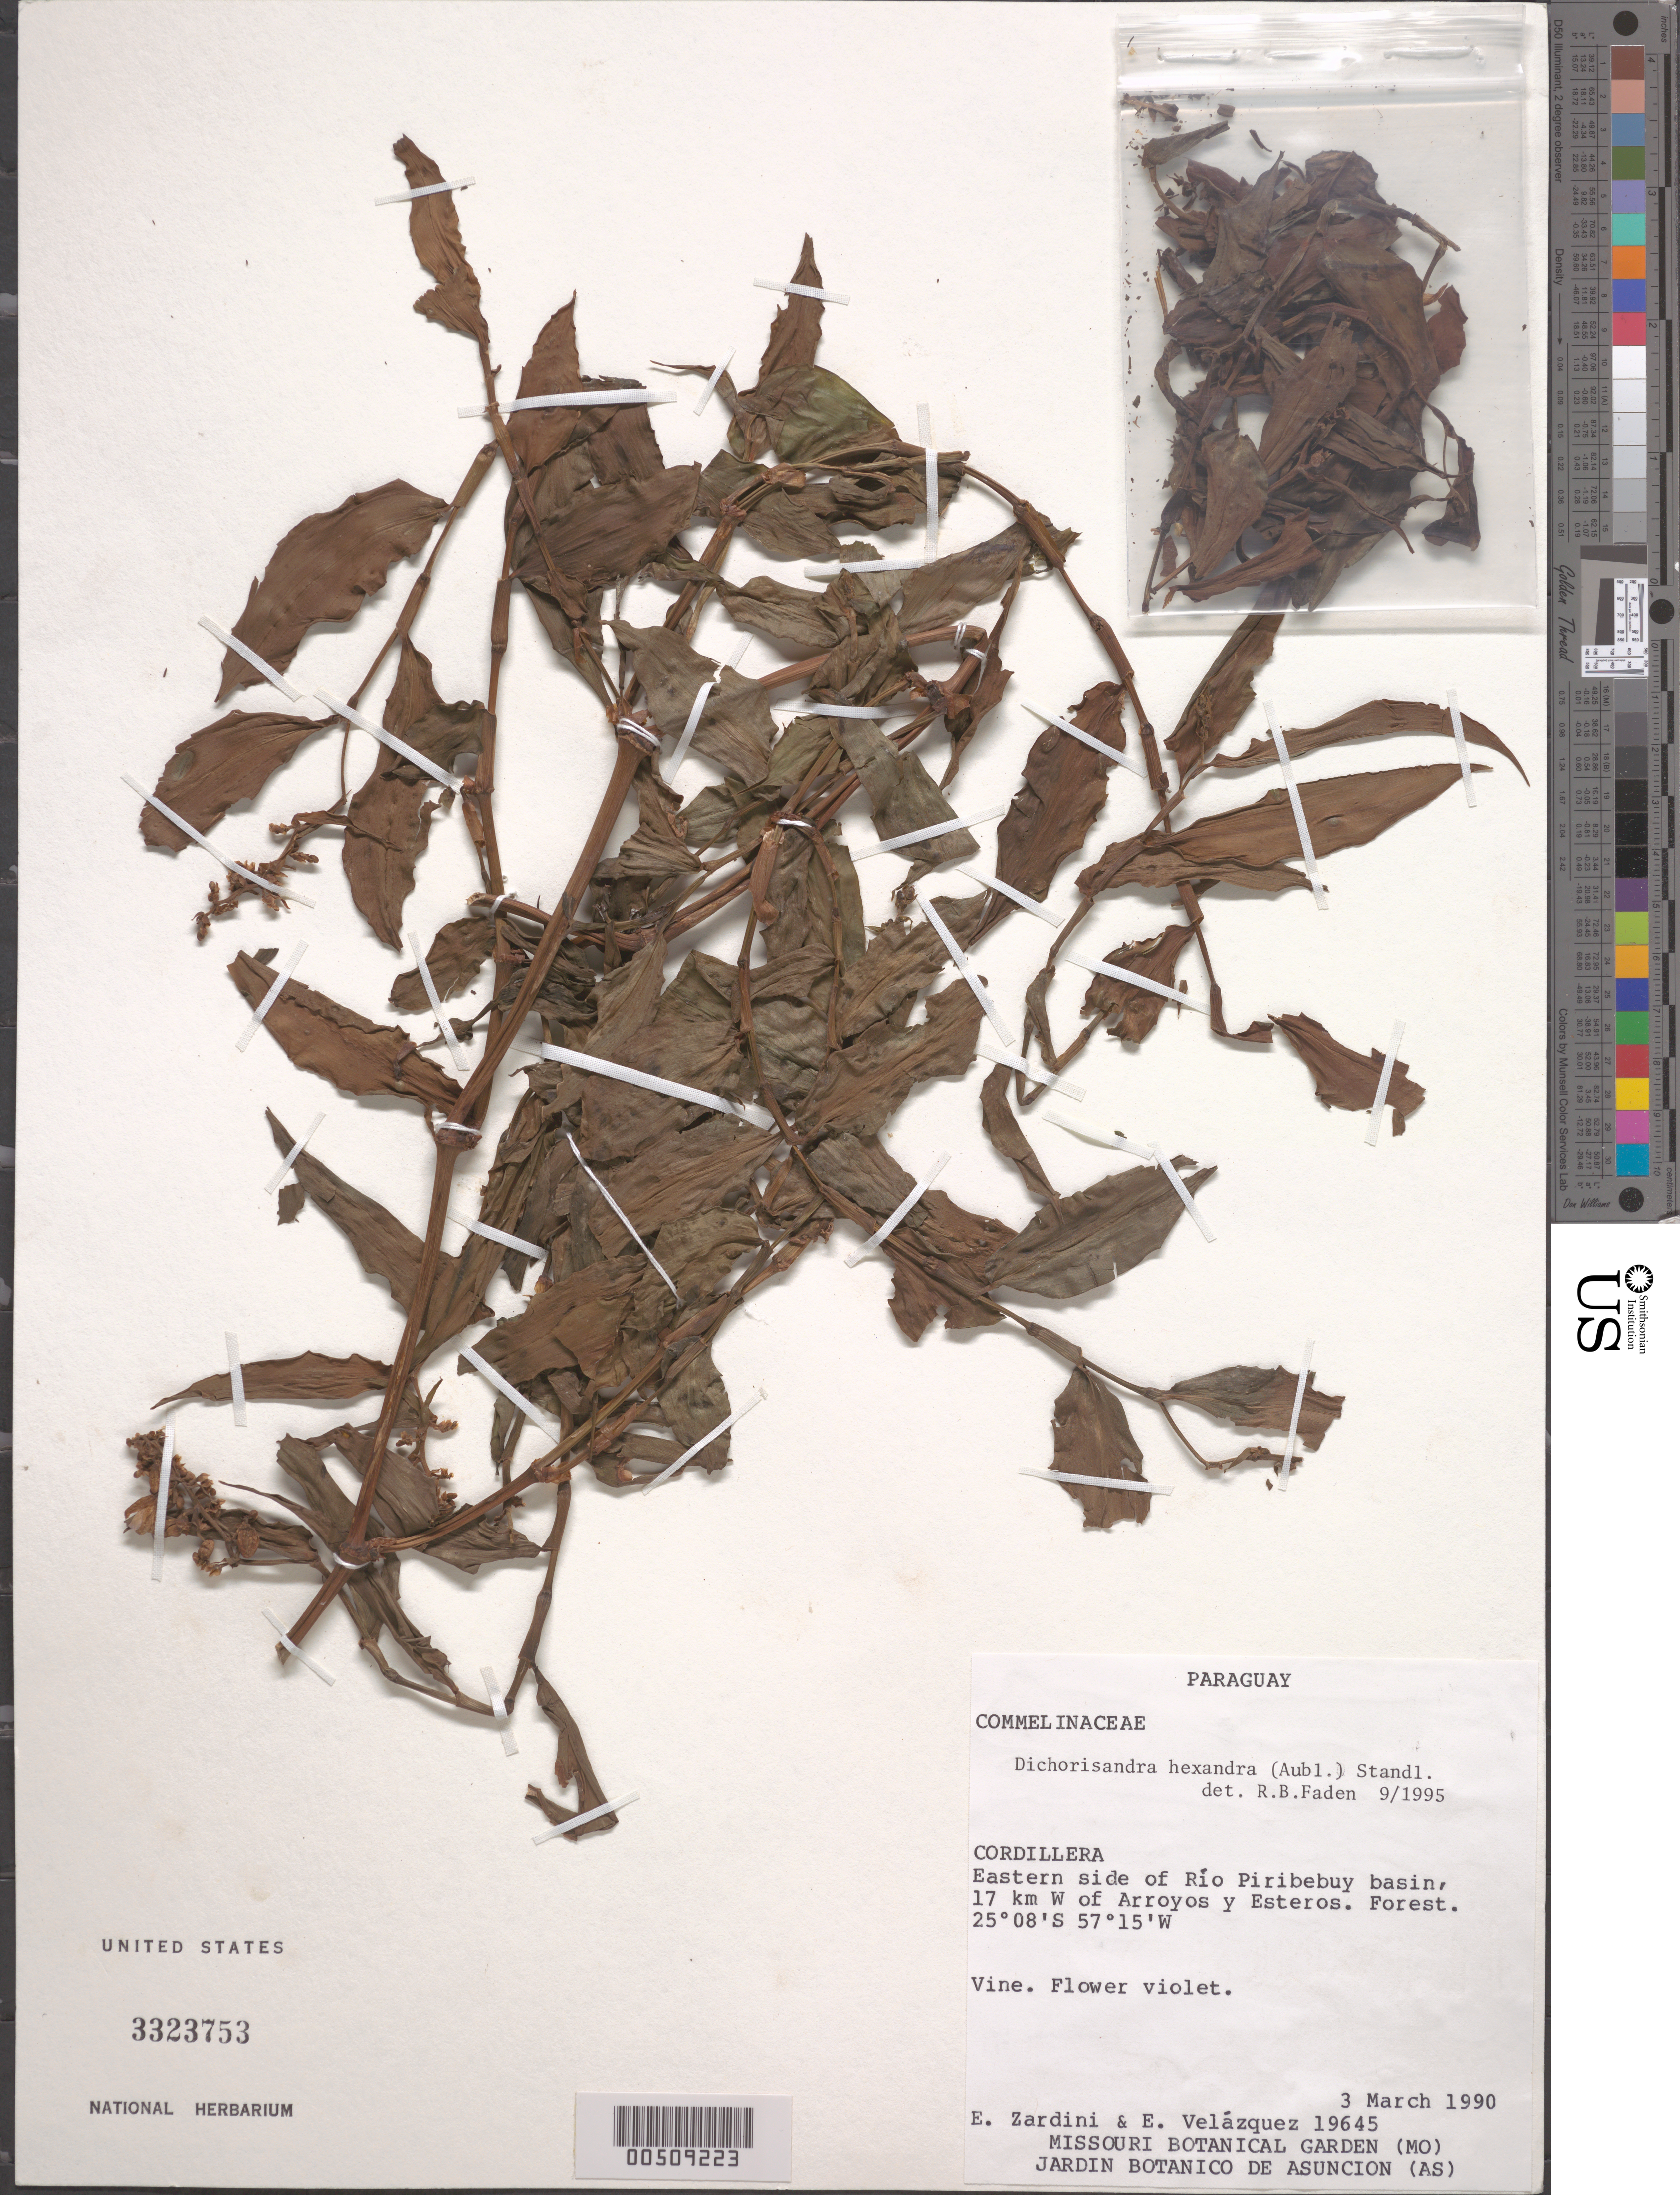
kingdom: Plantae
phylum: Tracheophyta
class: Liliopsida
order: Commelinales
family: Commelinaceae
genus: Dichorisandra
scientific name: Dichorisandra hexandra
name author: (Aubl.) Standl.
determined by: Faden, Robert B., (US), Smithsonian Institution - National Museum of Natural History (UNITED STATES)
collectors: E. M. Zardini & E. Velazquez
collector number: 19645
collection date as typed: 03 Mar 1990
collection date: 1990-03-03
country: Paraguay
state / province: Cordillera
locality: Rio piribebuy, w of arroyos and esteros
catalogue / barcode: US 3323753